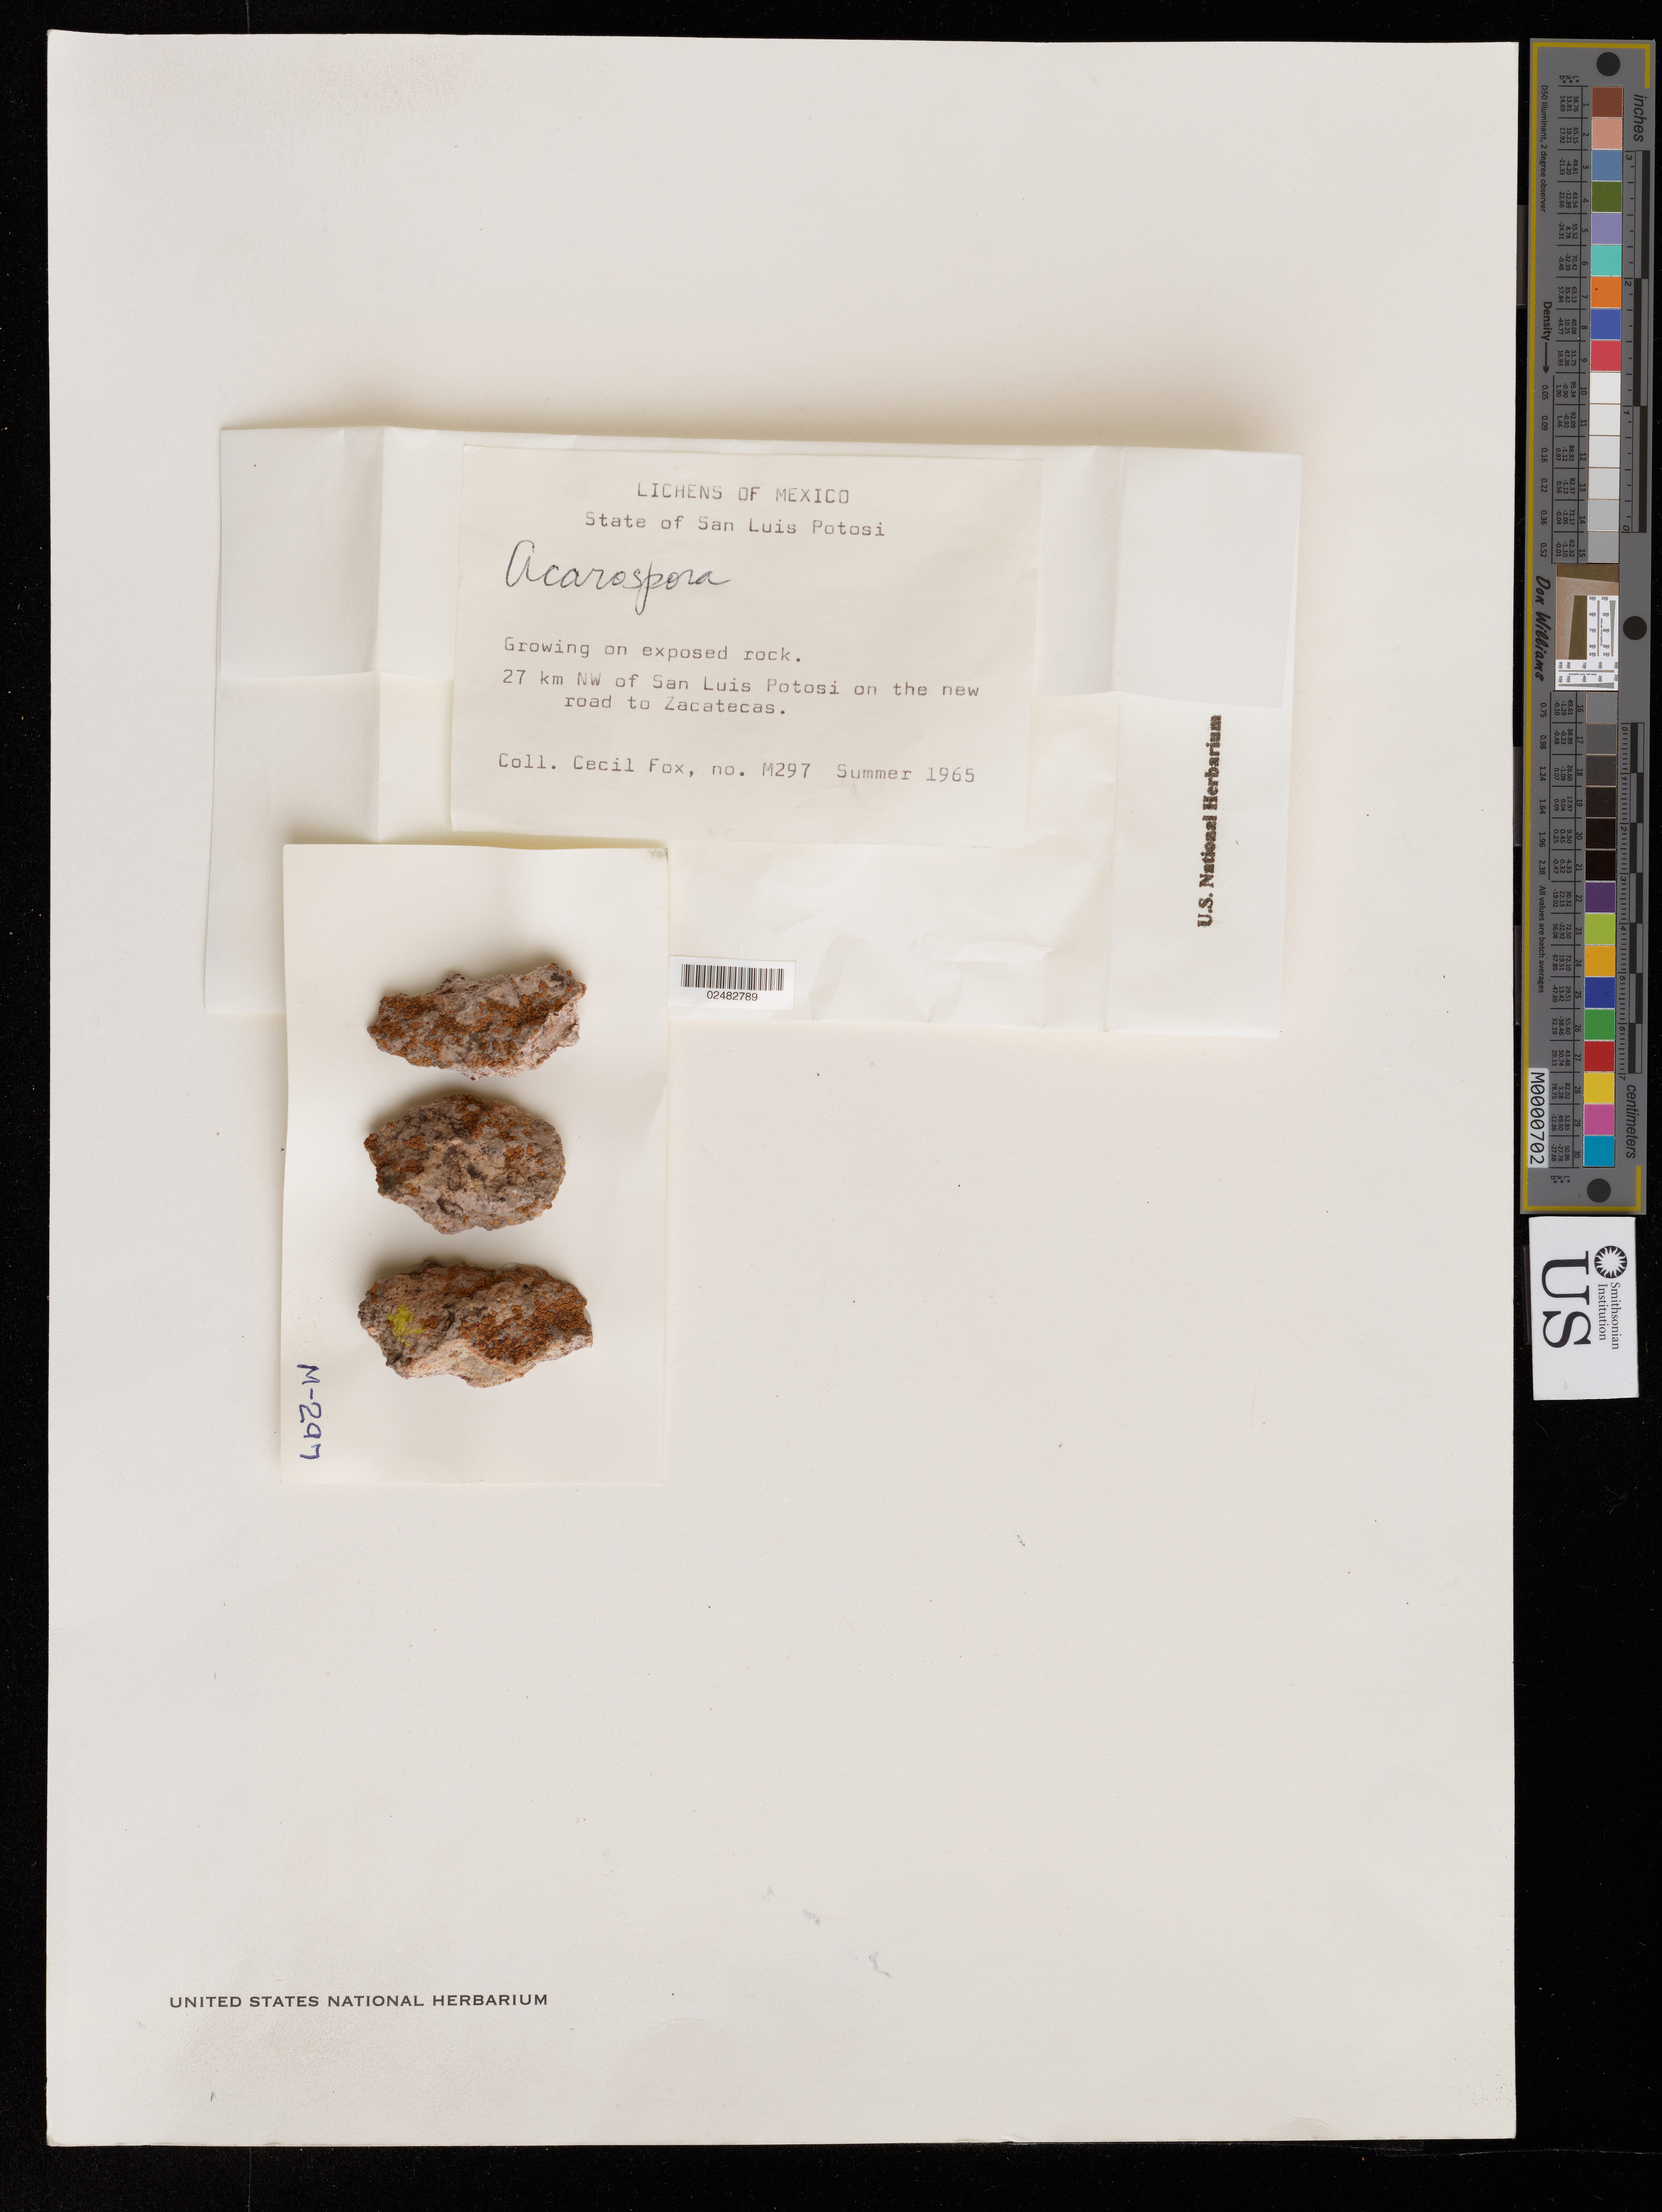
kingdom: Fungi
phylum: Ascomycota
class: Lecanoromycetes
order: Acarosporales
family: Acarosporaceae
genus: Acarospora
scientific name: Acarospora sp.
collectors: C. Fox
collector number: M297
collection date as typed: Sum 1965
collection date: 1965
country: Mexico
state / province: San Luis Potosi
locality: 27 km NW of San Luis Potosi on the new road to Zacatecas